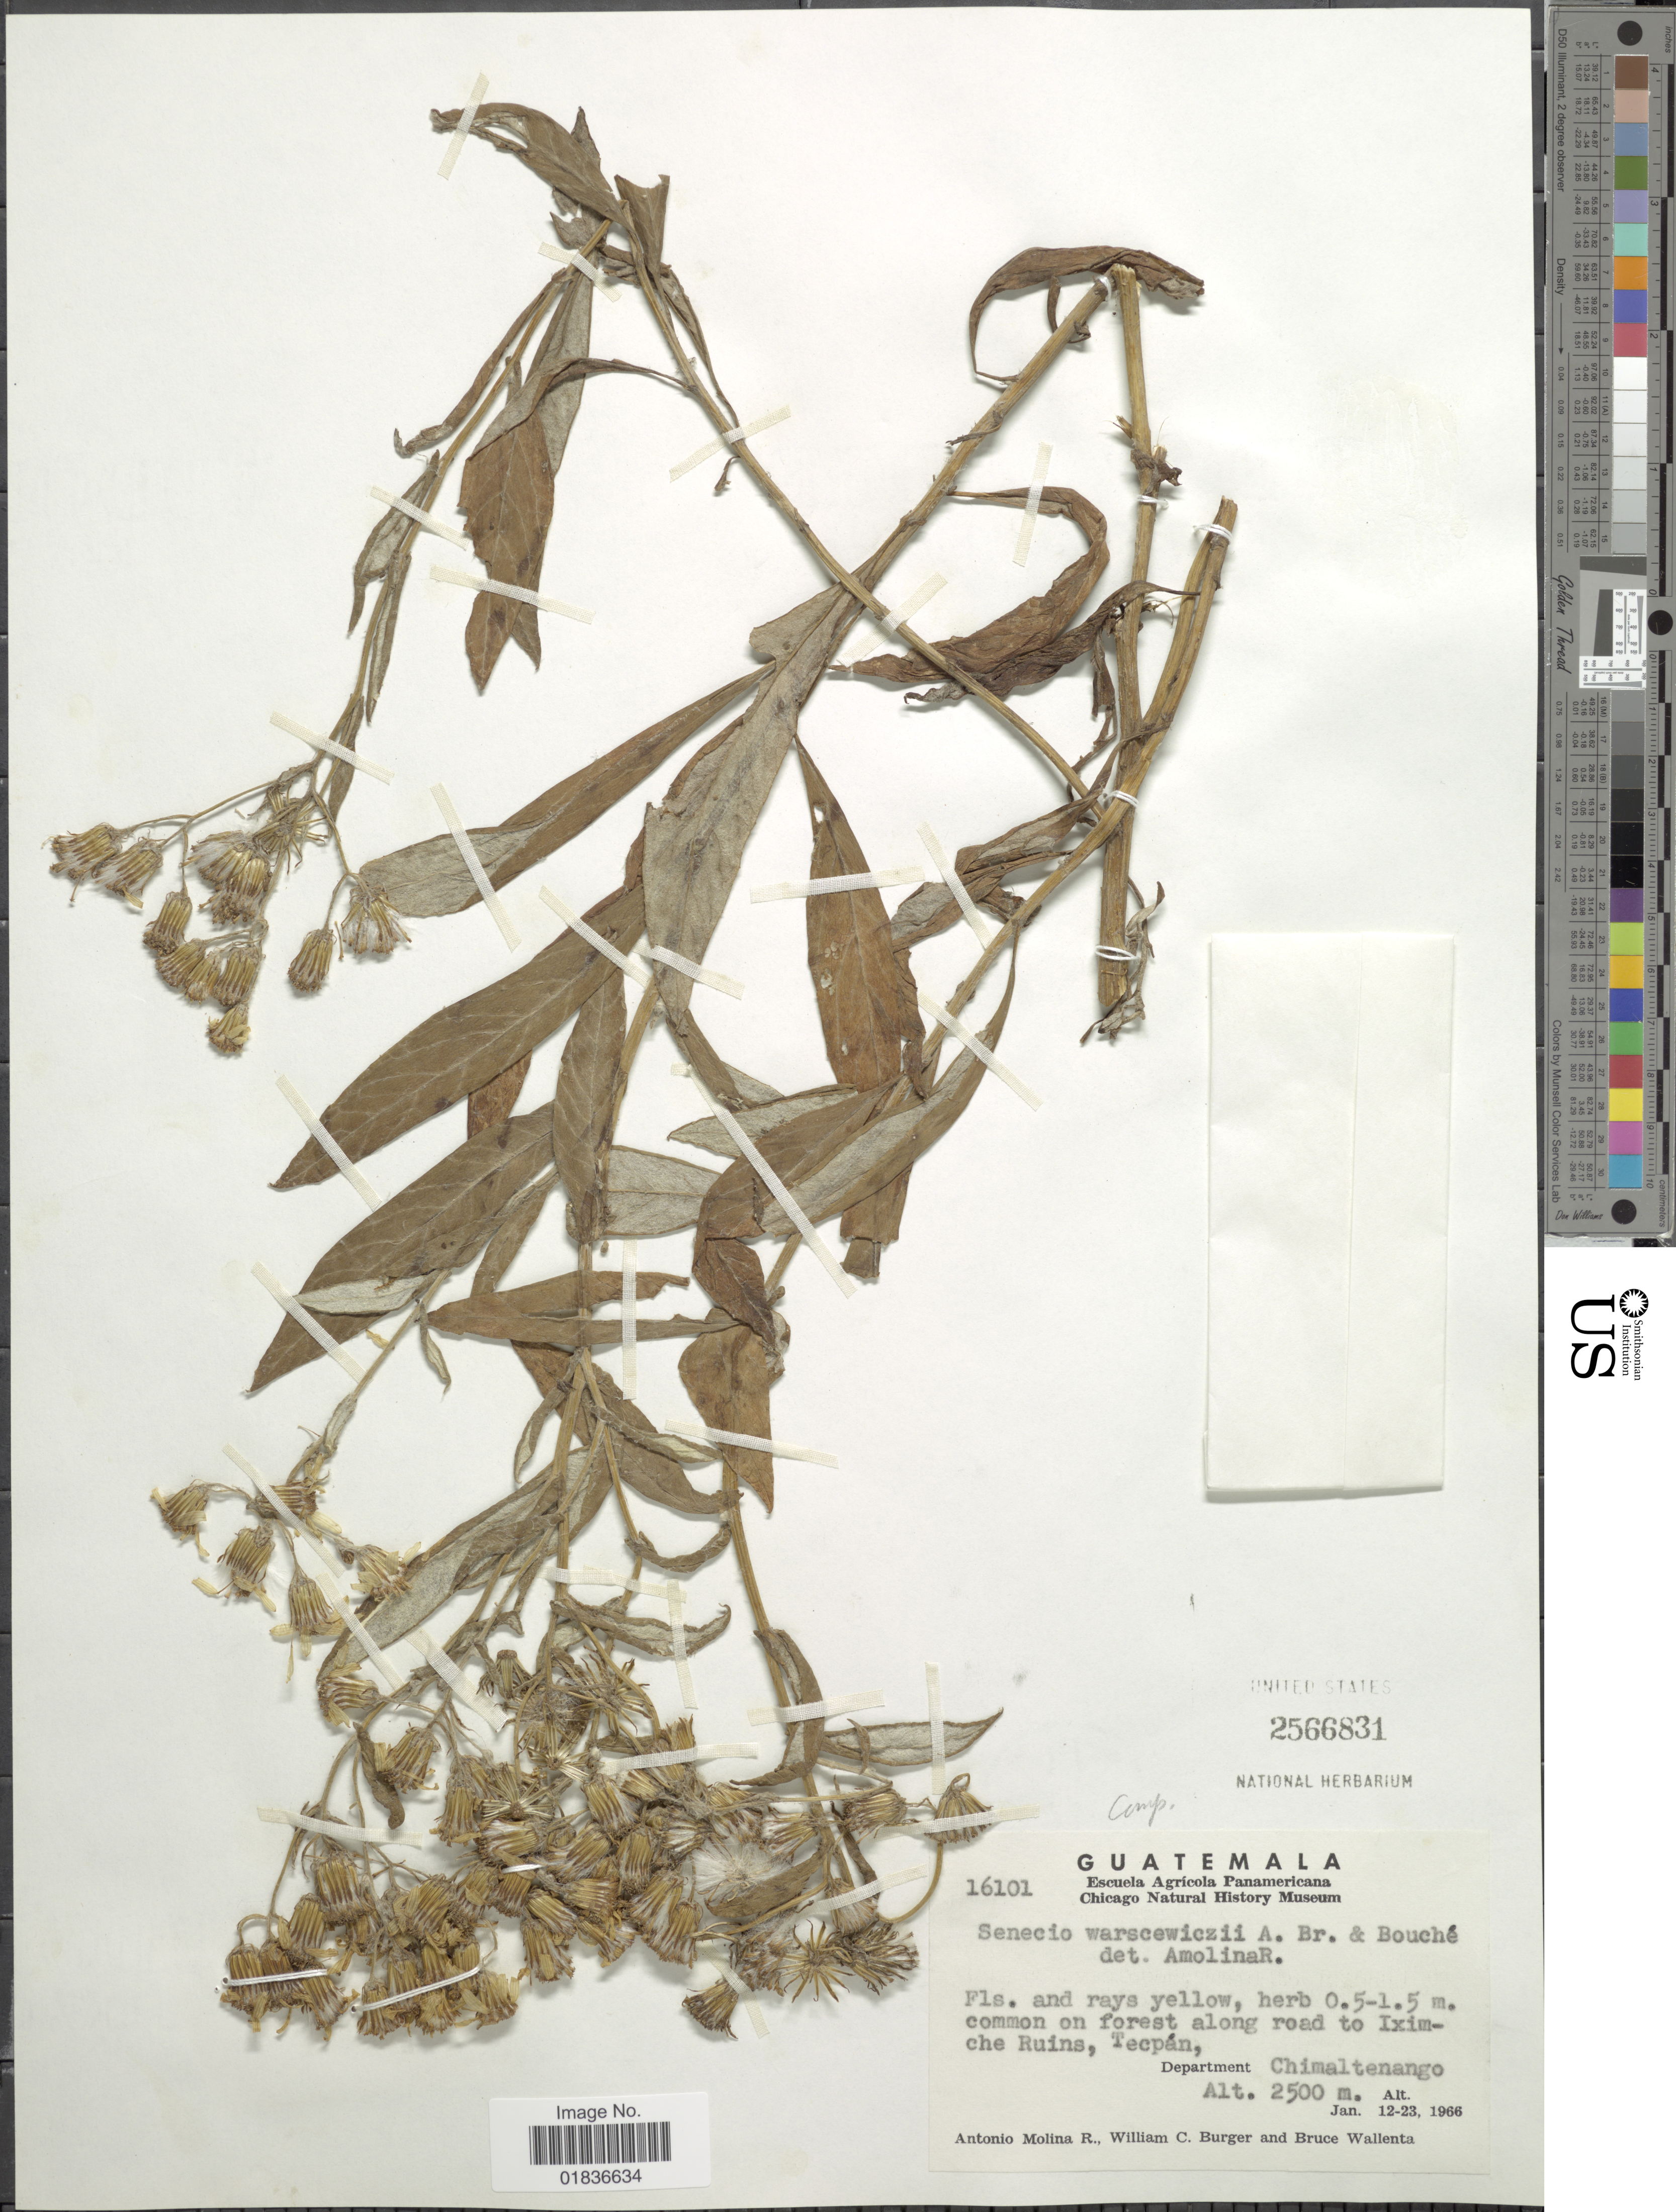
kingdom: Plantae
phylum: Tracheophyta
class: Magnoliopsida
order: Asterales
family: Asteraceae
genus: Senecio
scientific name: Senecio warszewiczii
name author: A. Braun & Bouché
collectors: A. Molina R., W. Burger & B. Wallenta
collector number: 16101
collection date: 1966-01-12/1966-01-23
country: Guatemala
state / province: Chimaltenango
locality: Forest along road to Iximche Ruins, Tecpan, Department Chimaltenango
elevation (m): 2500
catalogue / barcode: US 2566831